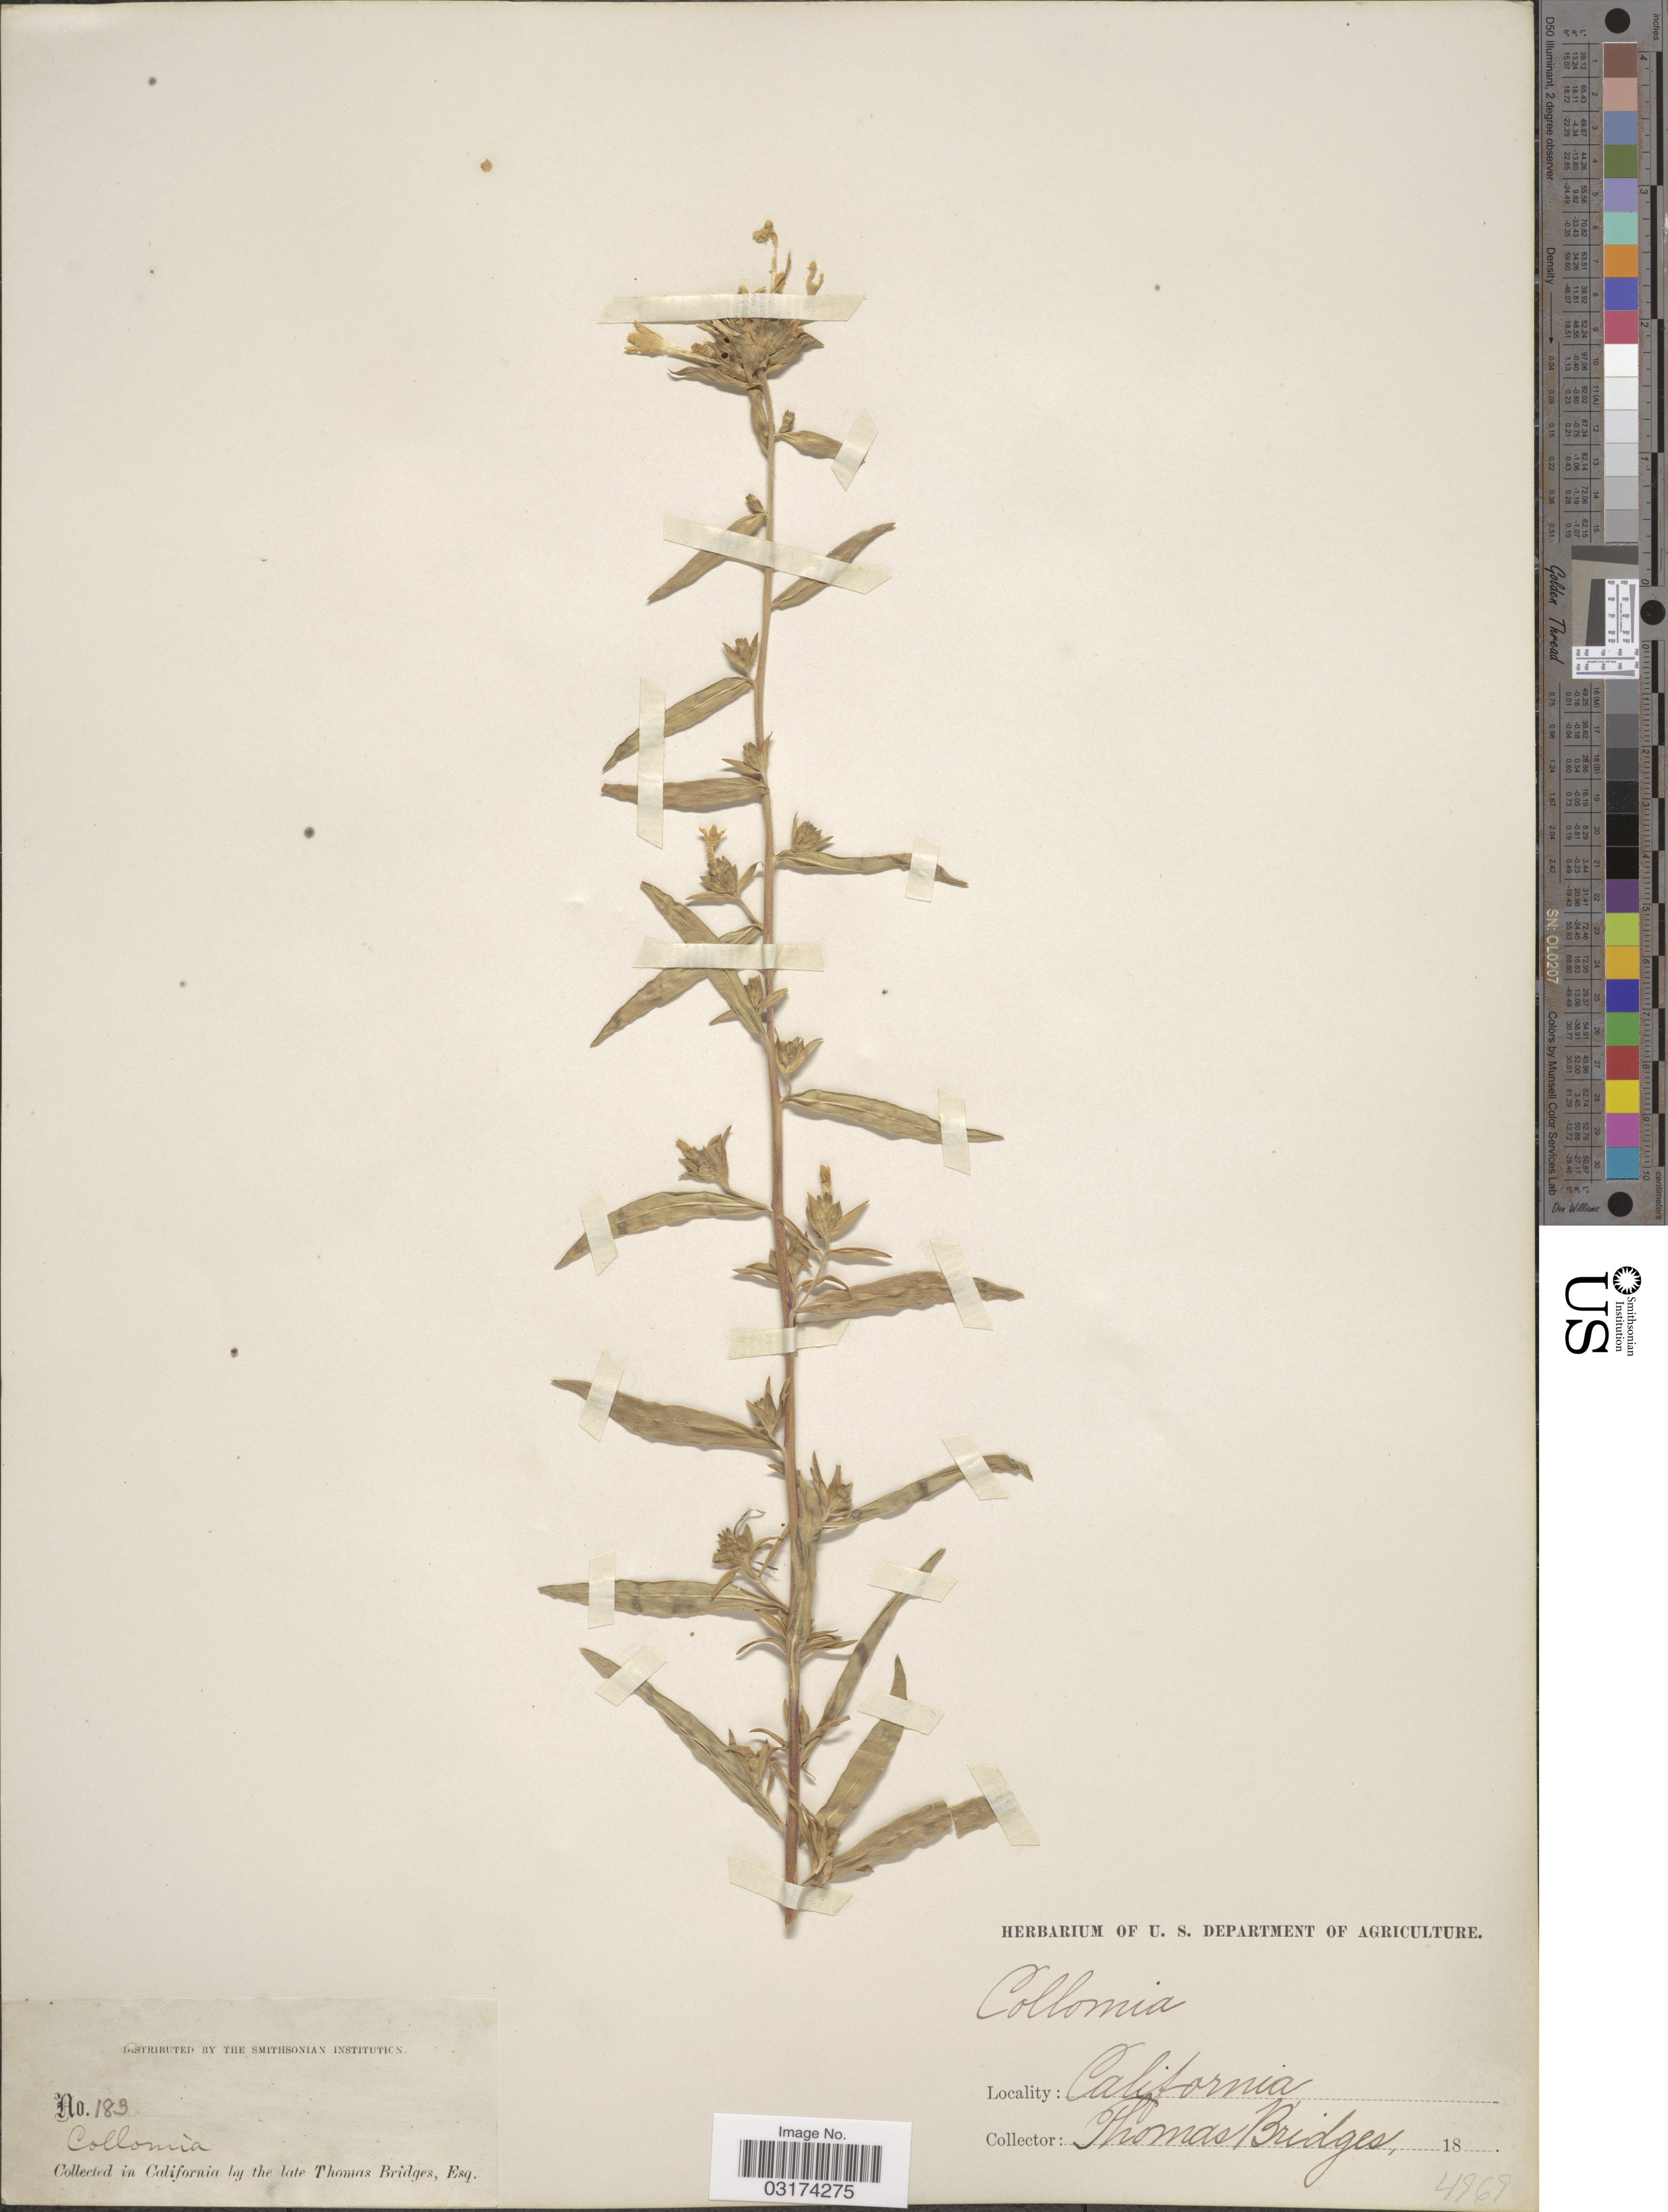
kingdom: Plantae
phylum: Tracheophyta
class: Magnoliopsida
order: Ericales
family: Polemoniaceae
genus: Collomia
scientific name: Collomia grandiflora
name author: Douglas ex Lindl.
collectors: T. Bridges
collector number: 183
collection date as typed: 18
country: United States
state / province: California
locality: California.